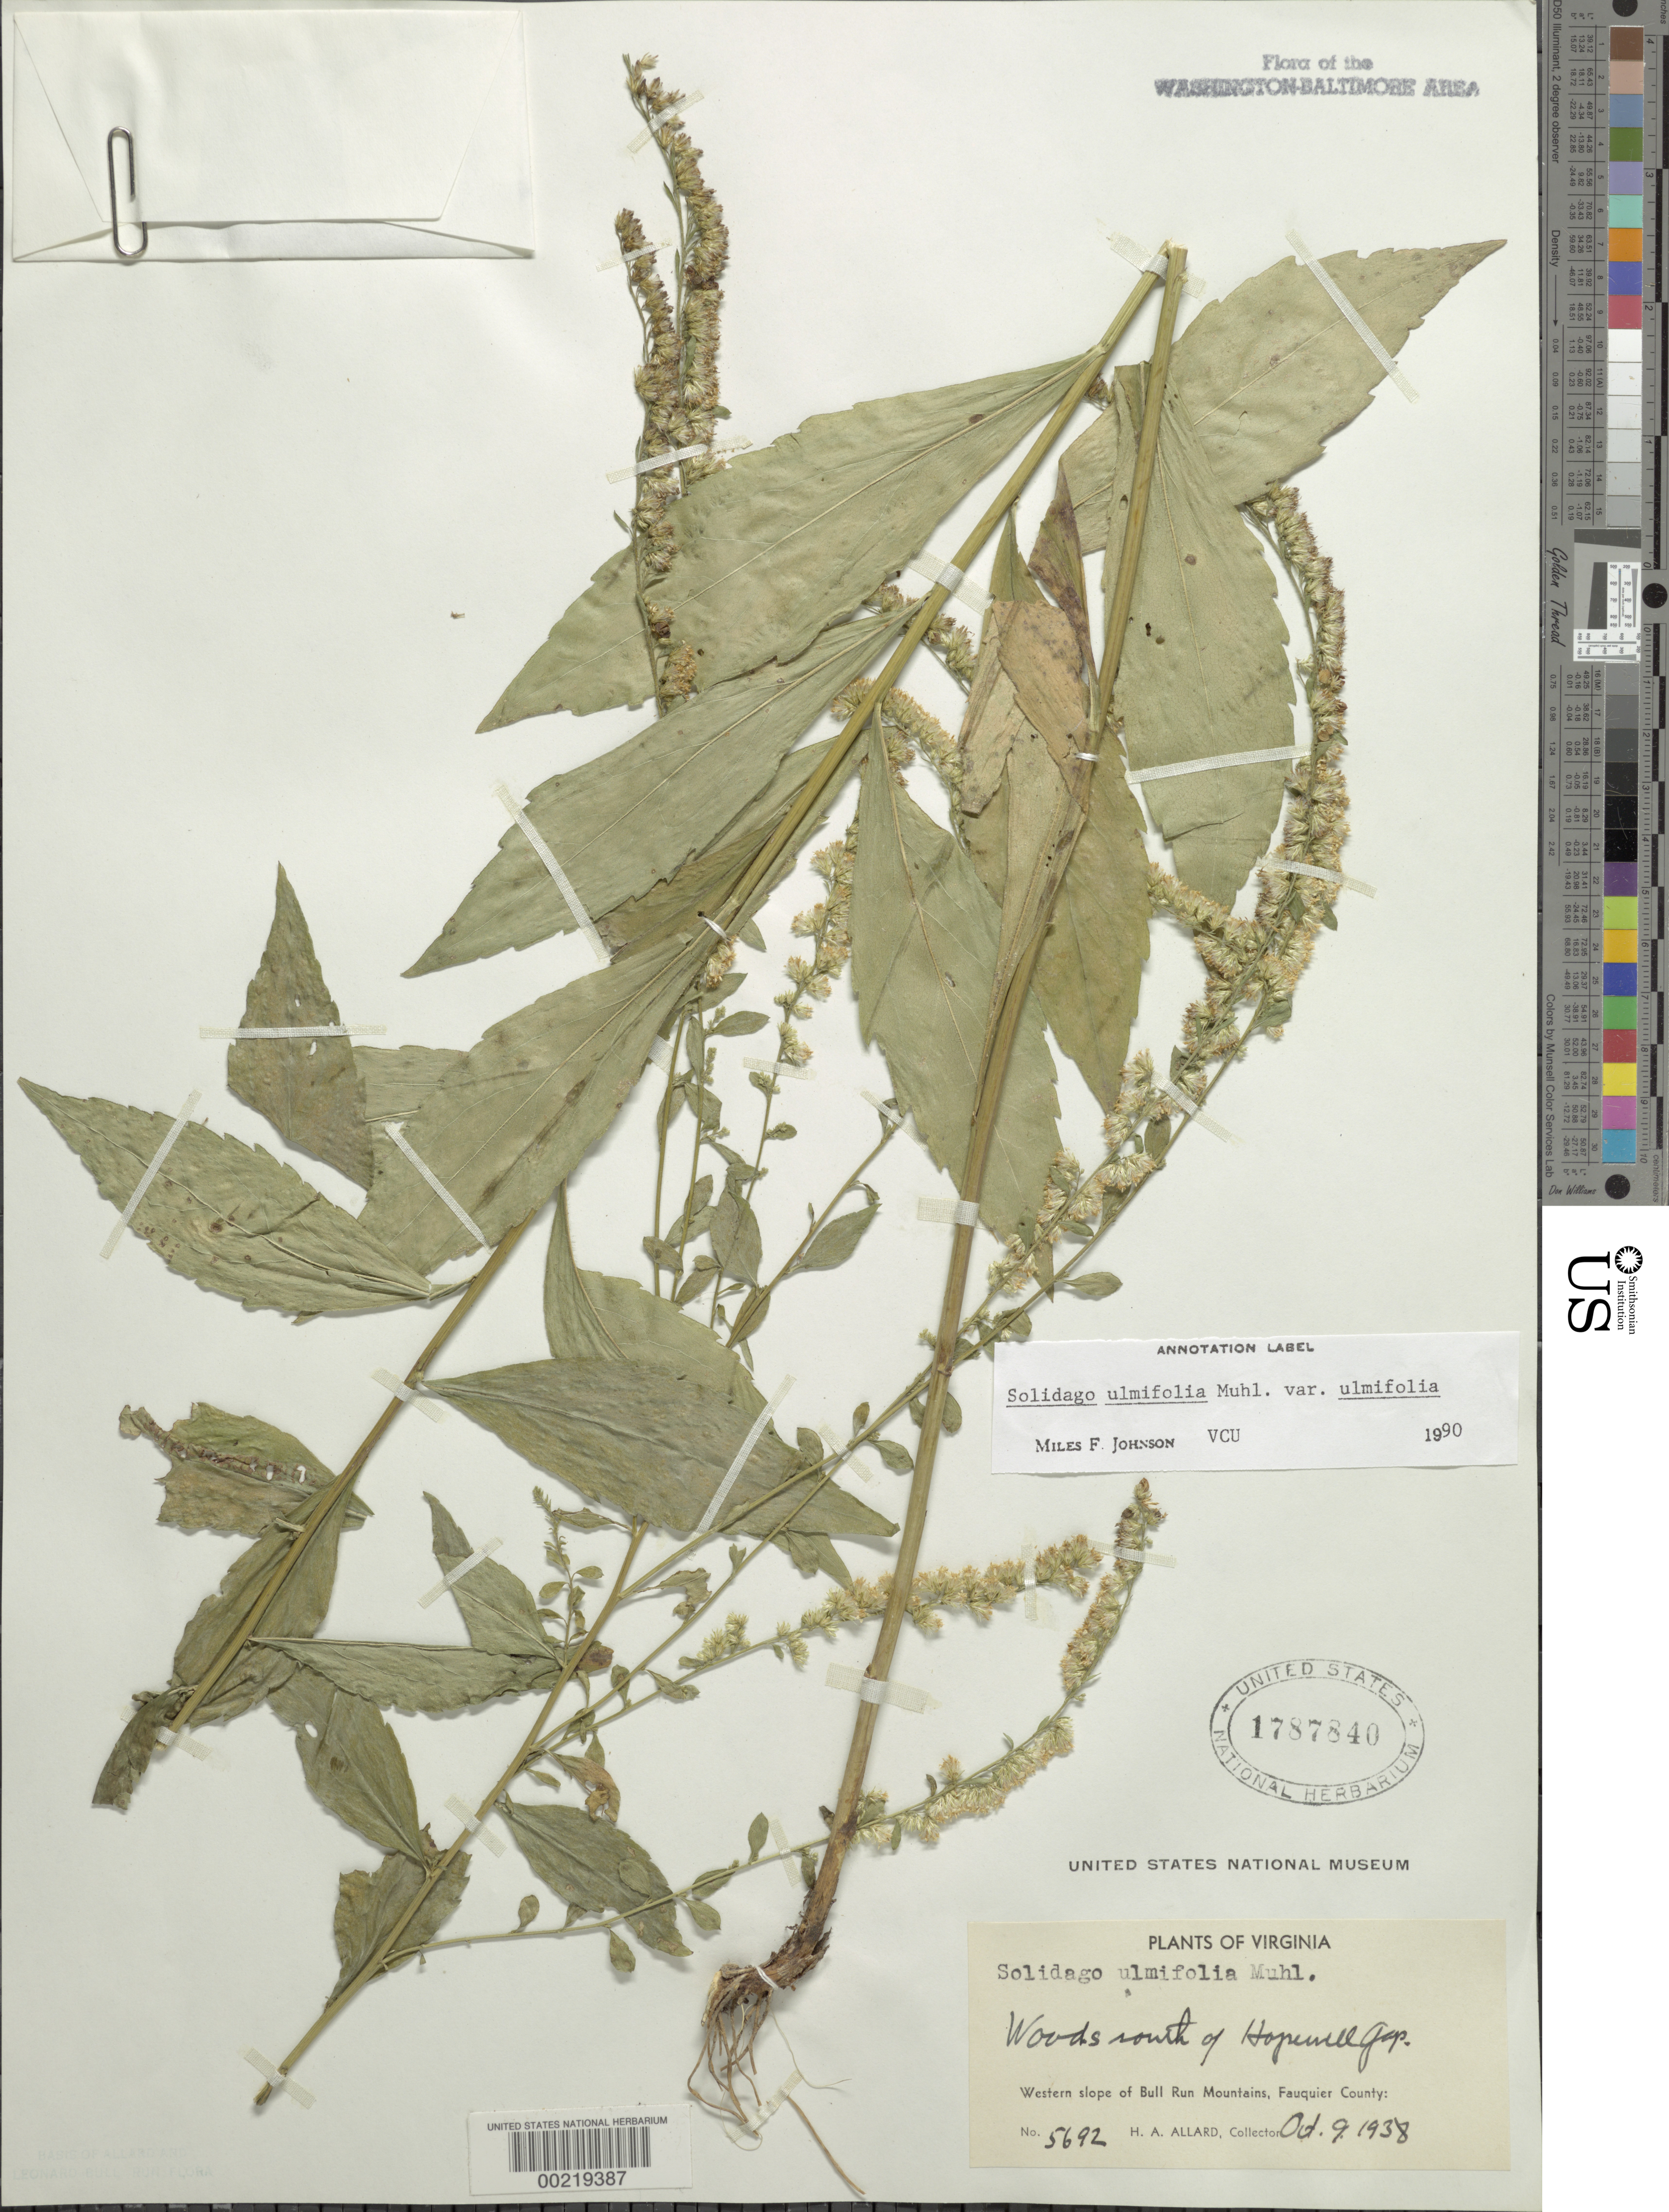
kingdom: Plantae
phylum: Tracheophyta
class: Magnoliopsida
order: Asterales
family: Asteraceae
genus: Solidago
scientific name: Solidago ulmifolia var. ulmifolia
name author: Muhl.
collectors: H. A. Allard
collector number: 5692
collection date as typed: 09 Oct 1938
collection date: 1938-10-09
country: United States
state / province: Virginia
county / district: Fauquier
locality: South of Hopewell Gap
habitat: Woods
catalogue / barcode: US 1787840